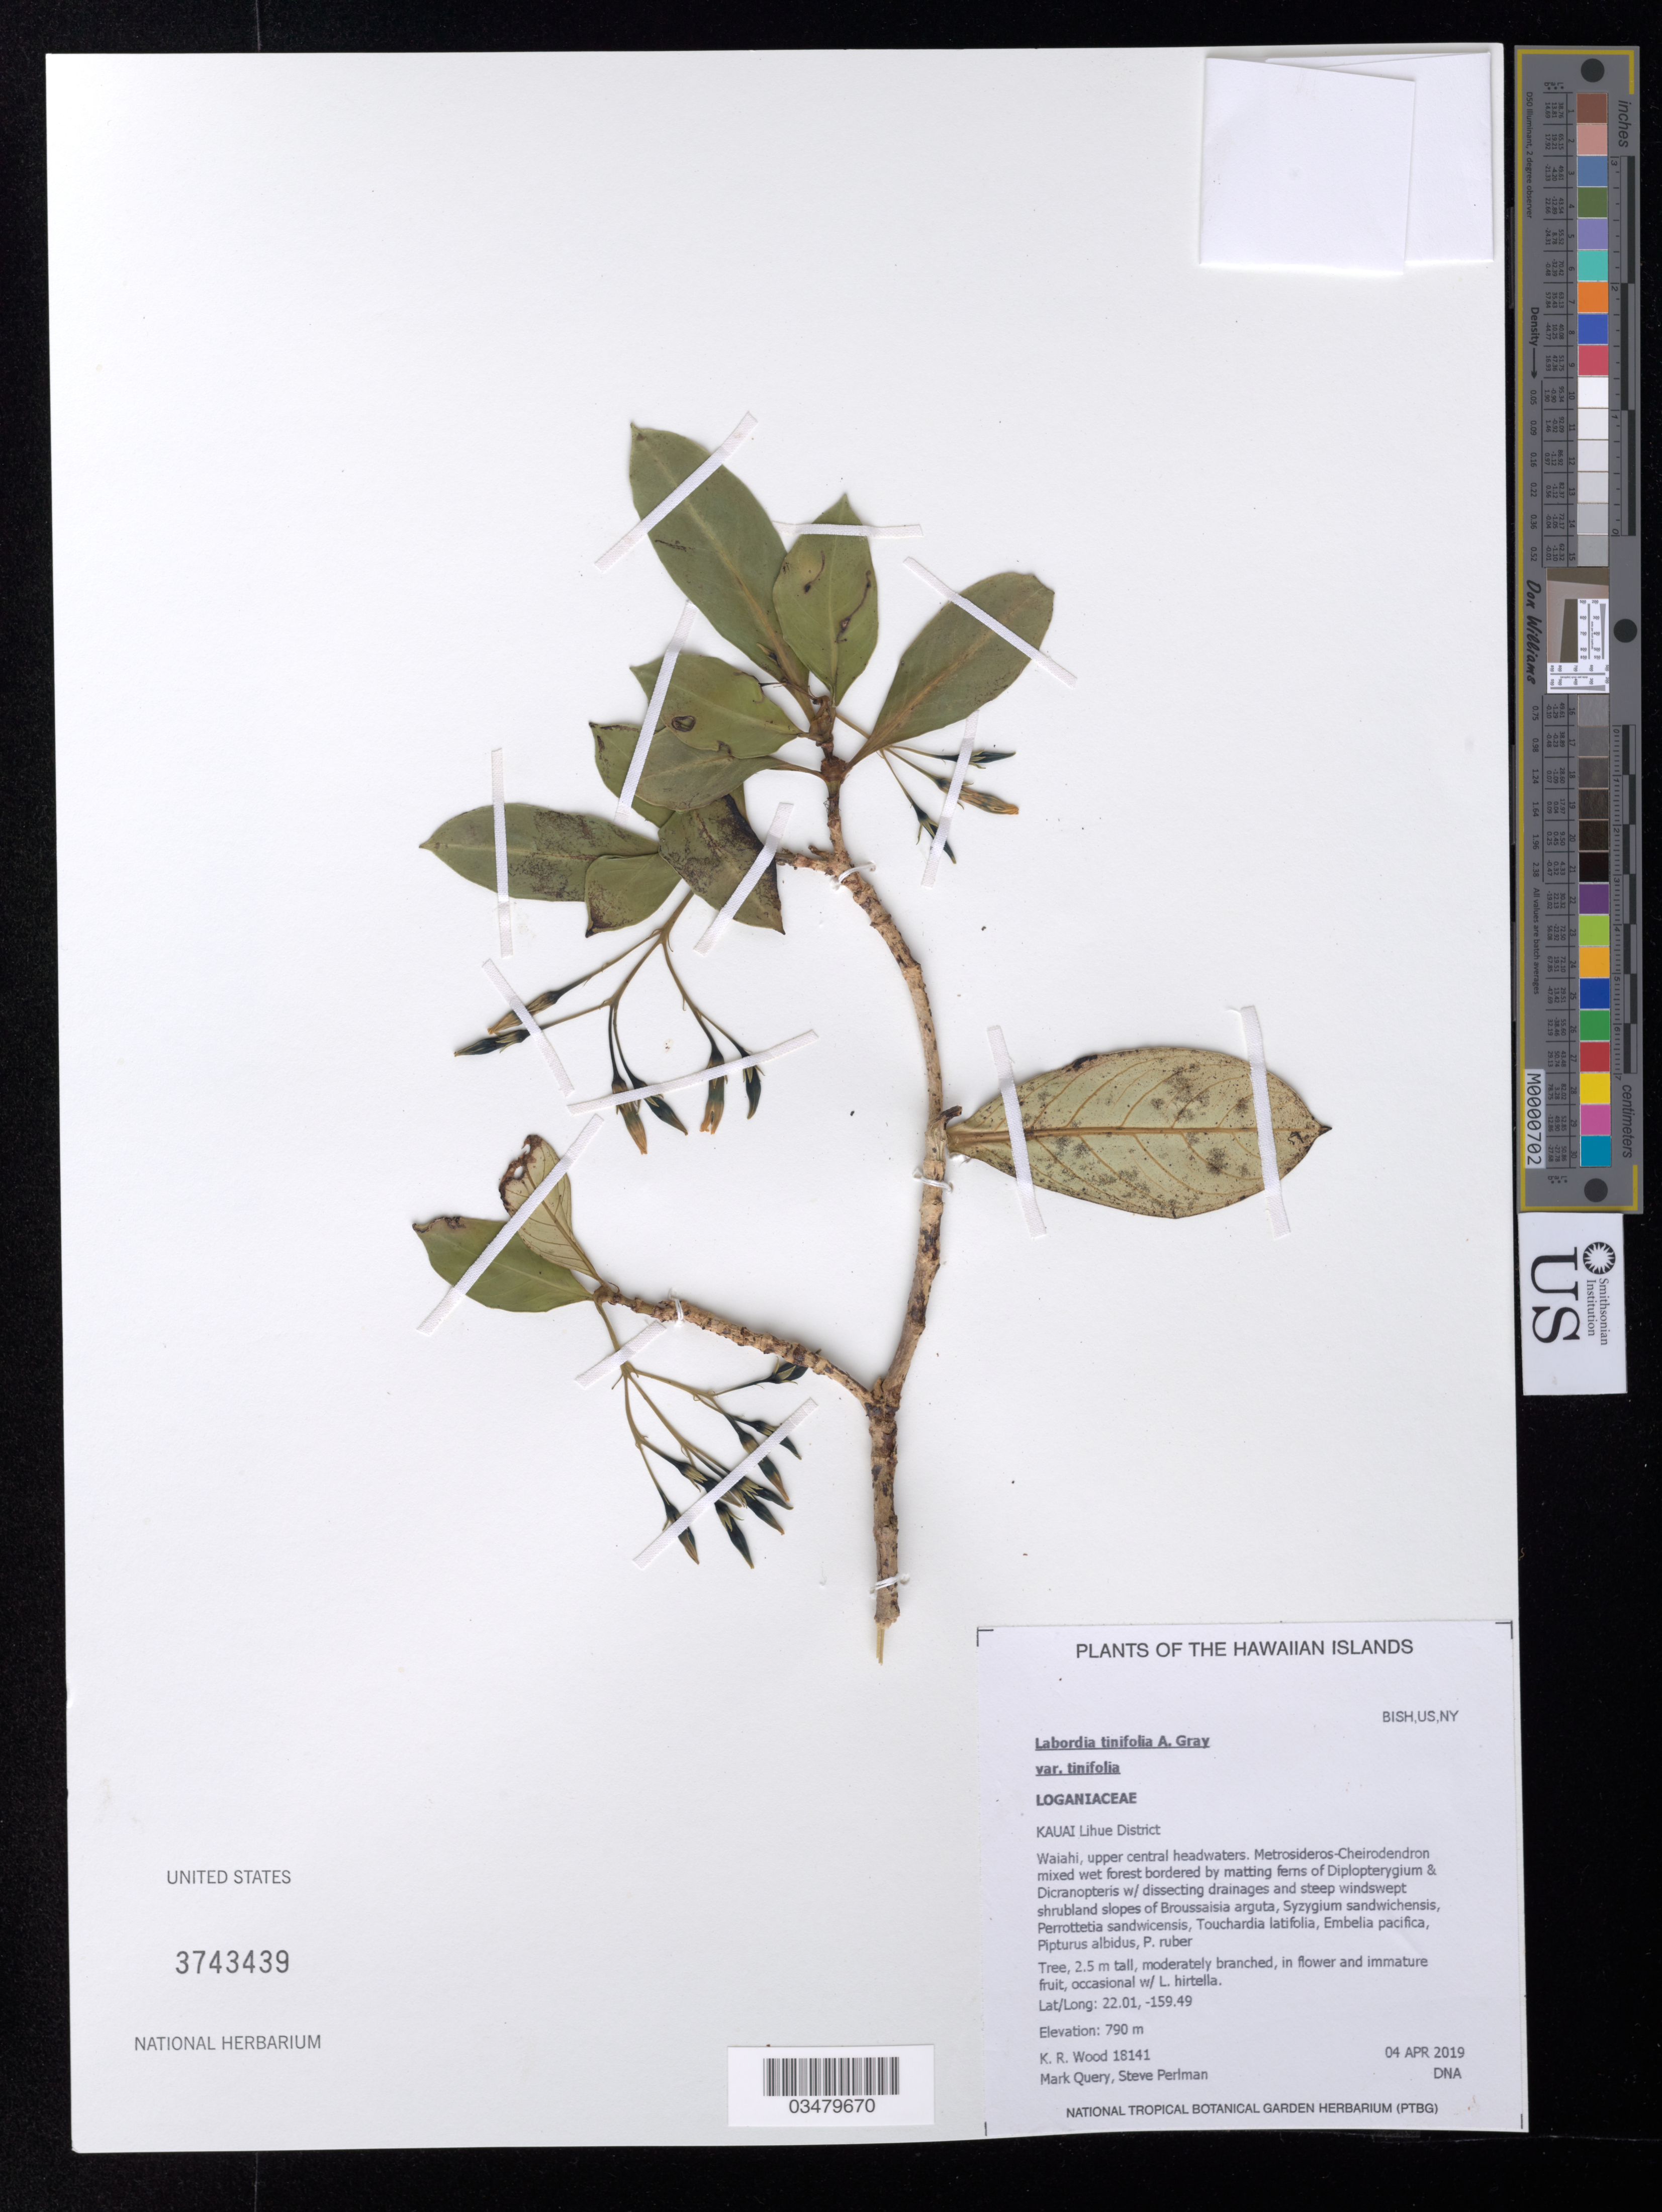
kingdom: Plantae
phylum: Tracheophyta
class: Magnoliopsida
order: Gentianales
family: Loganiaceae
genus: Geniostoma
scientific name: Geniostoma tinifolium var. tinifolium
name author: A. Gray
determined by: Wagner, W. L., (BOT), Smithsonian Institution - National Museum of Natural History (UNITED STATES)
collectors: K. R. Wood, M. Query & S. P. Perlman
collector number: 18141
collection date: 2019-04-04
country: United States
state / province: Hawaii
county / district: Kauai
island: Kaua'i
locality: Lihue District, Waiahi, upper central headwaters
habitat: Mixed wet forest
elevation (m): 790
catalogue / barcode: US 3743439